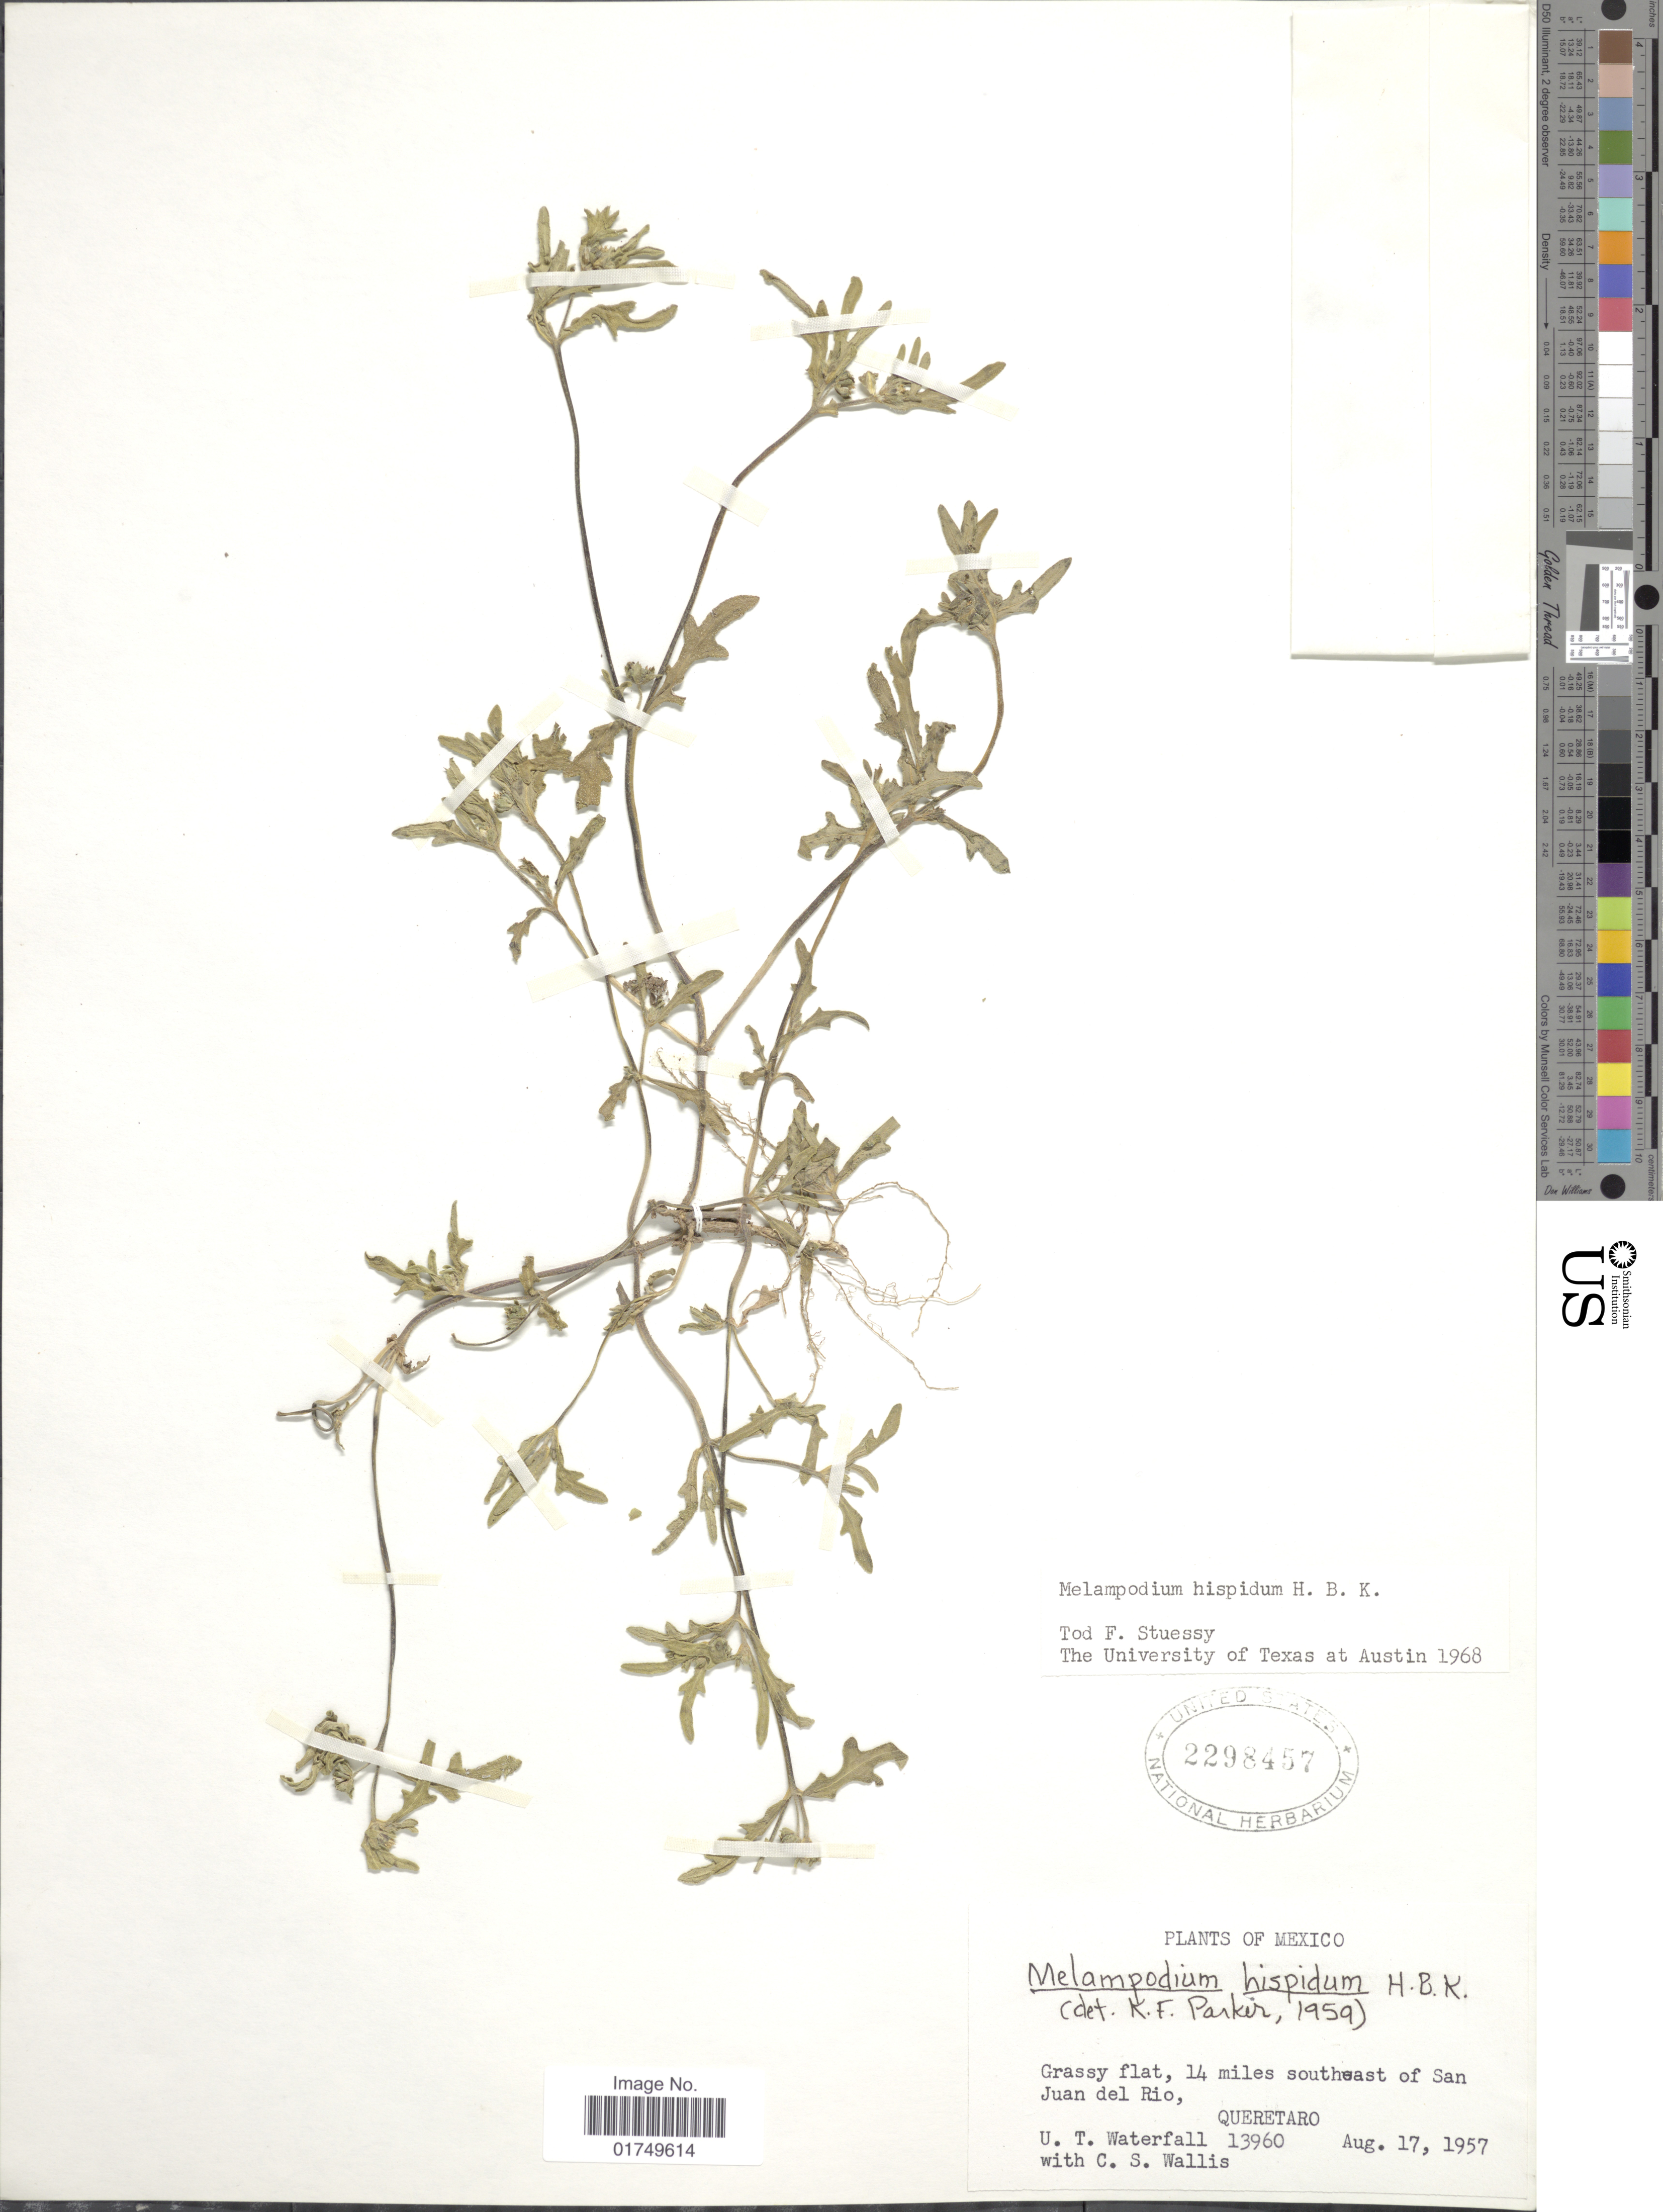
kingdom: Plantae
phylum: Tracheophyta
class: Magnoliopsida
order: Asterales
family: Asteraceae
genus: Melampodium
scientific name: Melampodium hispidum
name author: Kunth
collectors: U. T. Waterfall & C. S. Wallis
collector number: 13960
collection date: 1957-08-17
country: Mexico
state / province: Querétaro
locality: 14 miles southeast of San Juan del Rio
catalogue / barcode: US 2298457